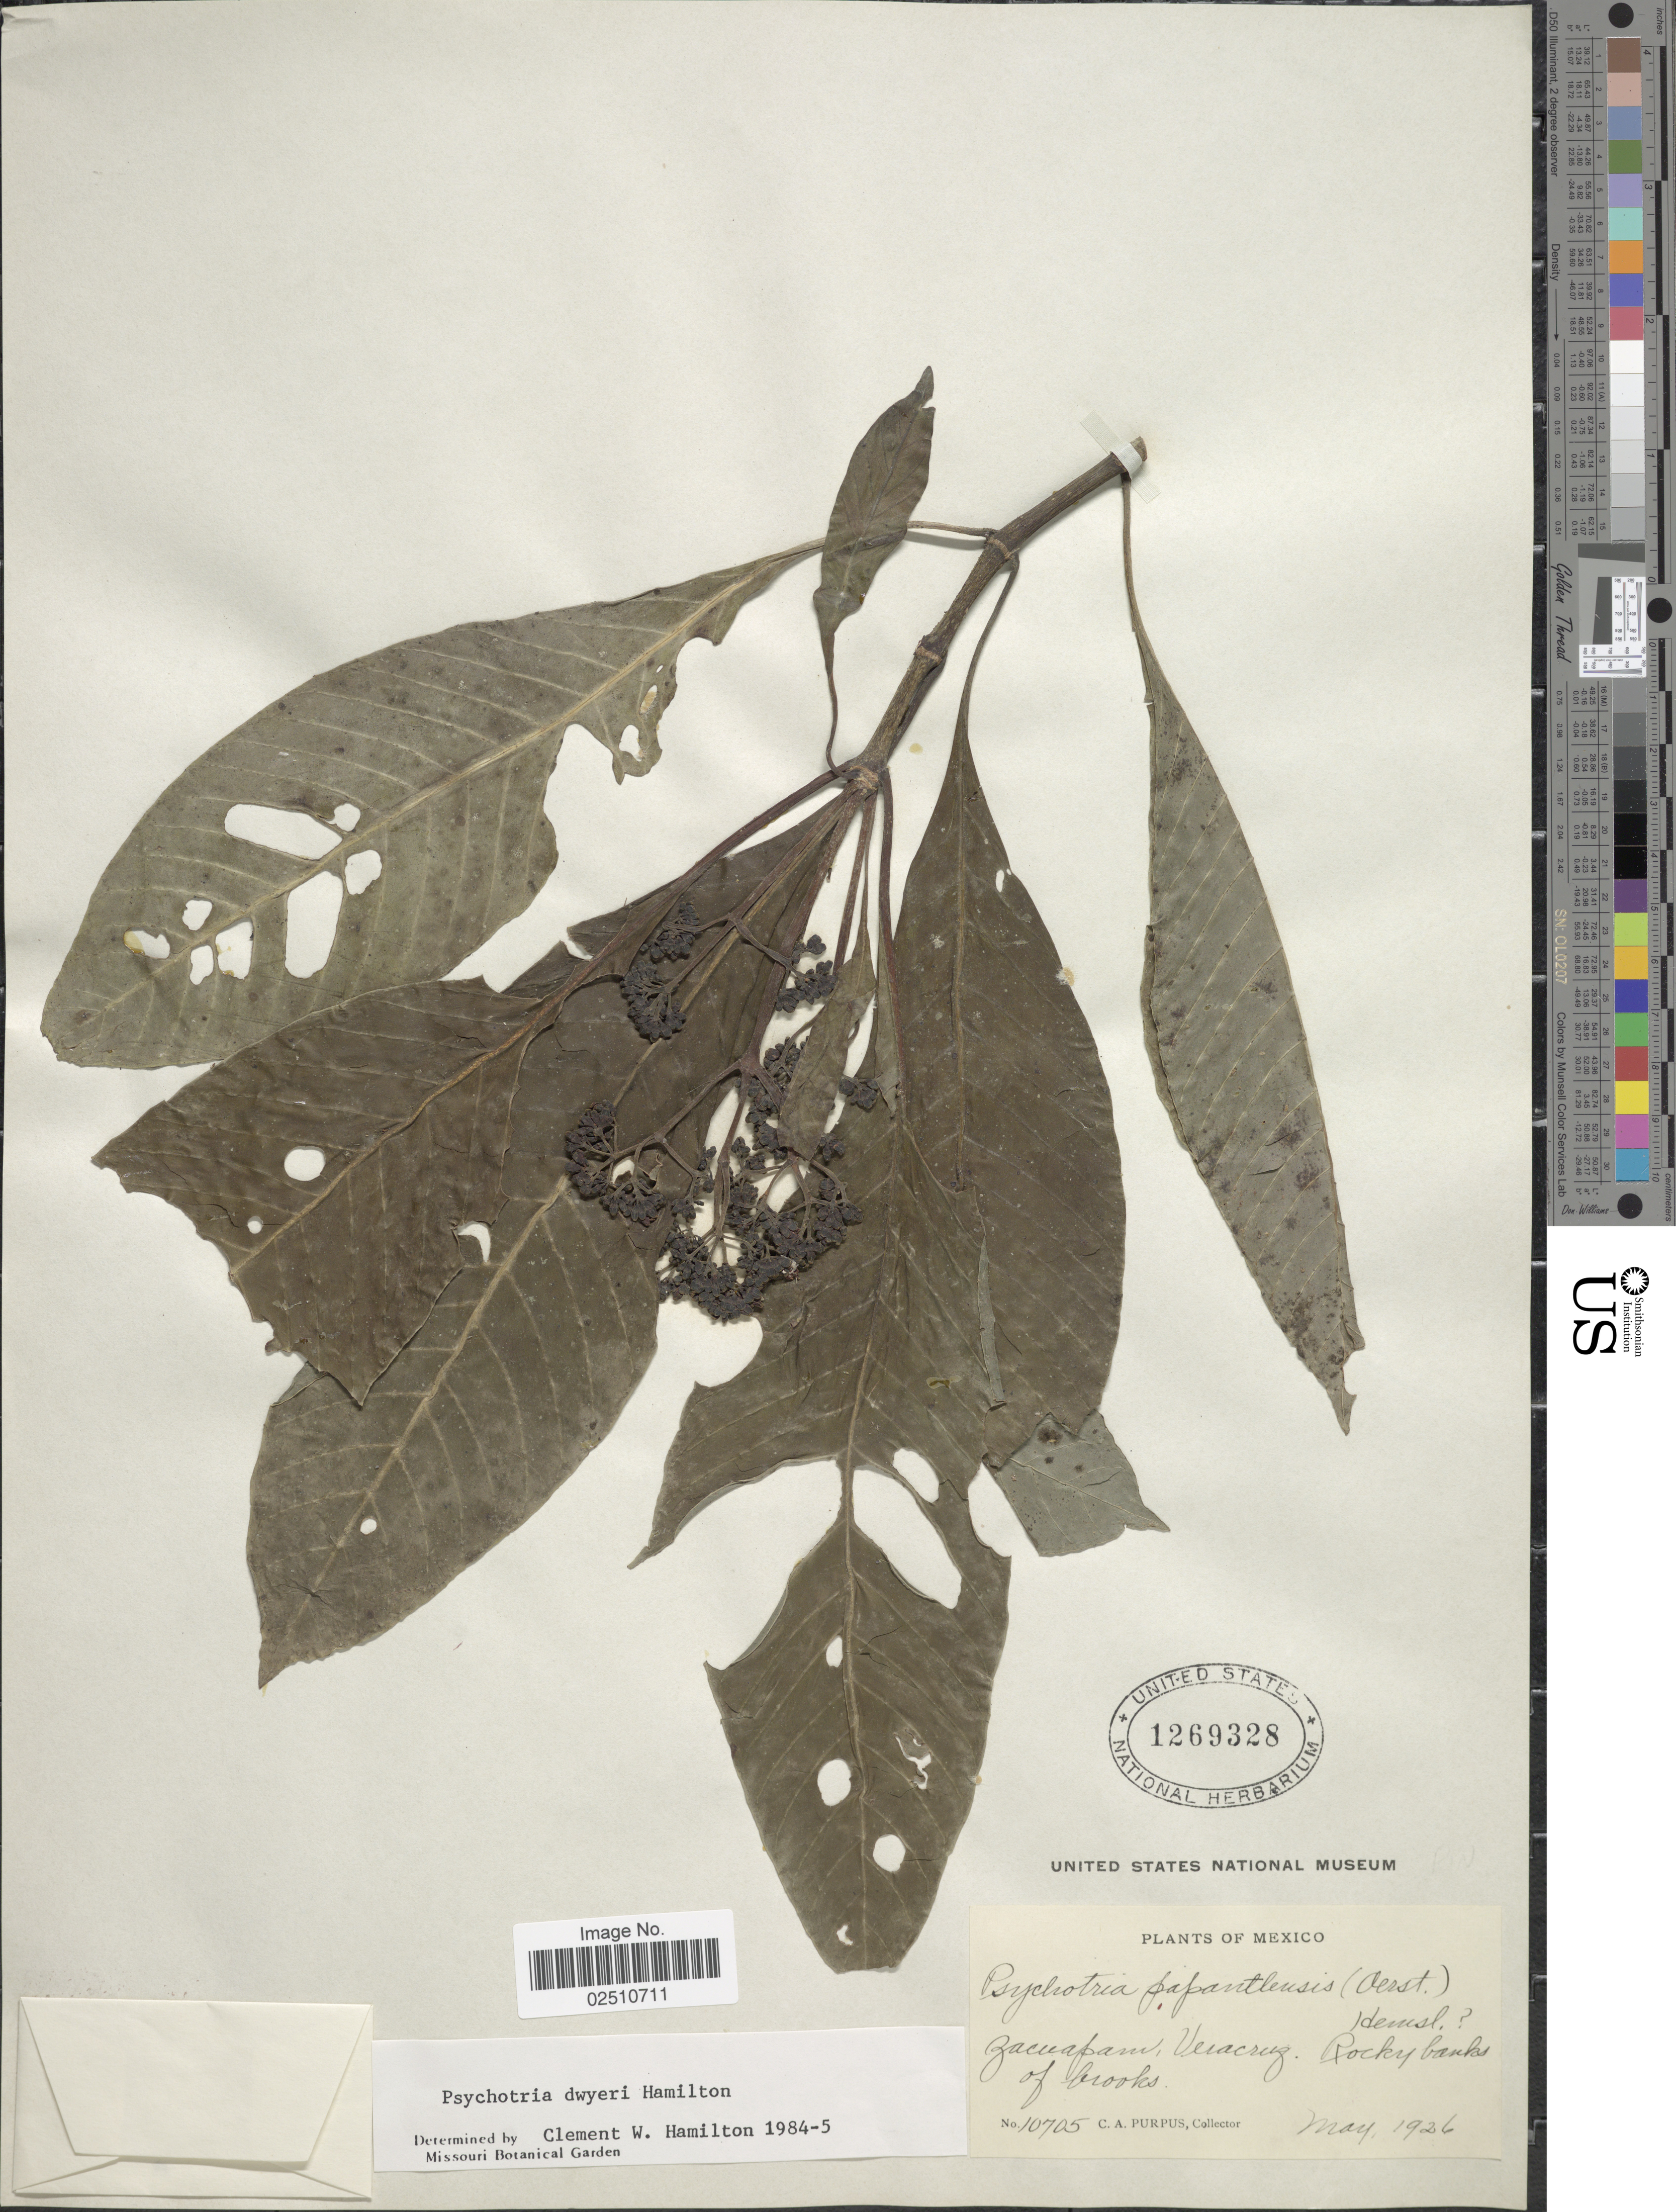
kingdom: Plantae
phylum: Tracheophyta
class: Magnoliopsida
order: Gentianales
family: Rubiaceae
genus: Psychotria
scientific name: Psychotria dwyeri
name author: C.W. Ham.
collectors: C. A. Purpus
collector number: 10705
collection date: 1926-05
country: Mexico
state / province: Veracruz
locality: Zacuapan, Veracruz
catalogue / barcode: US 1269328